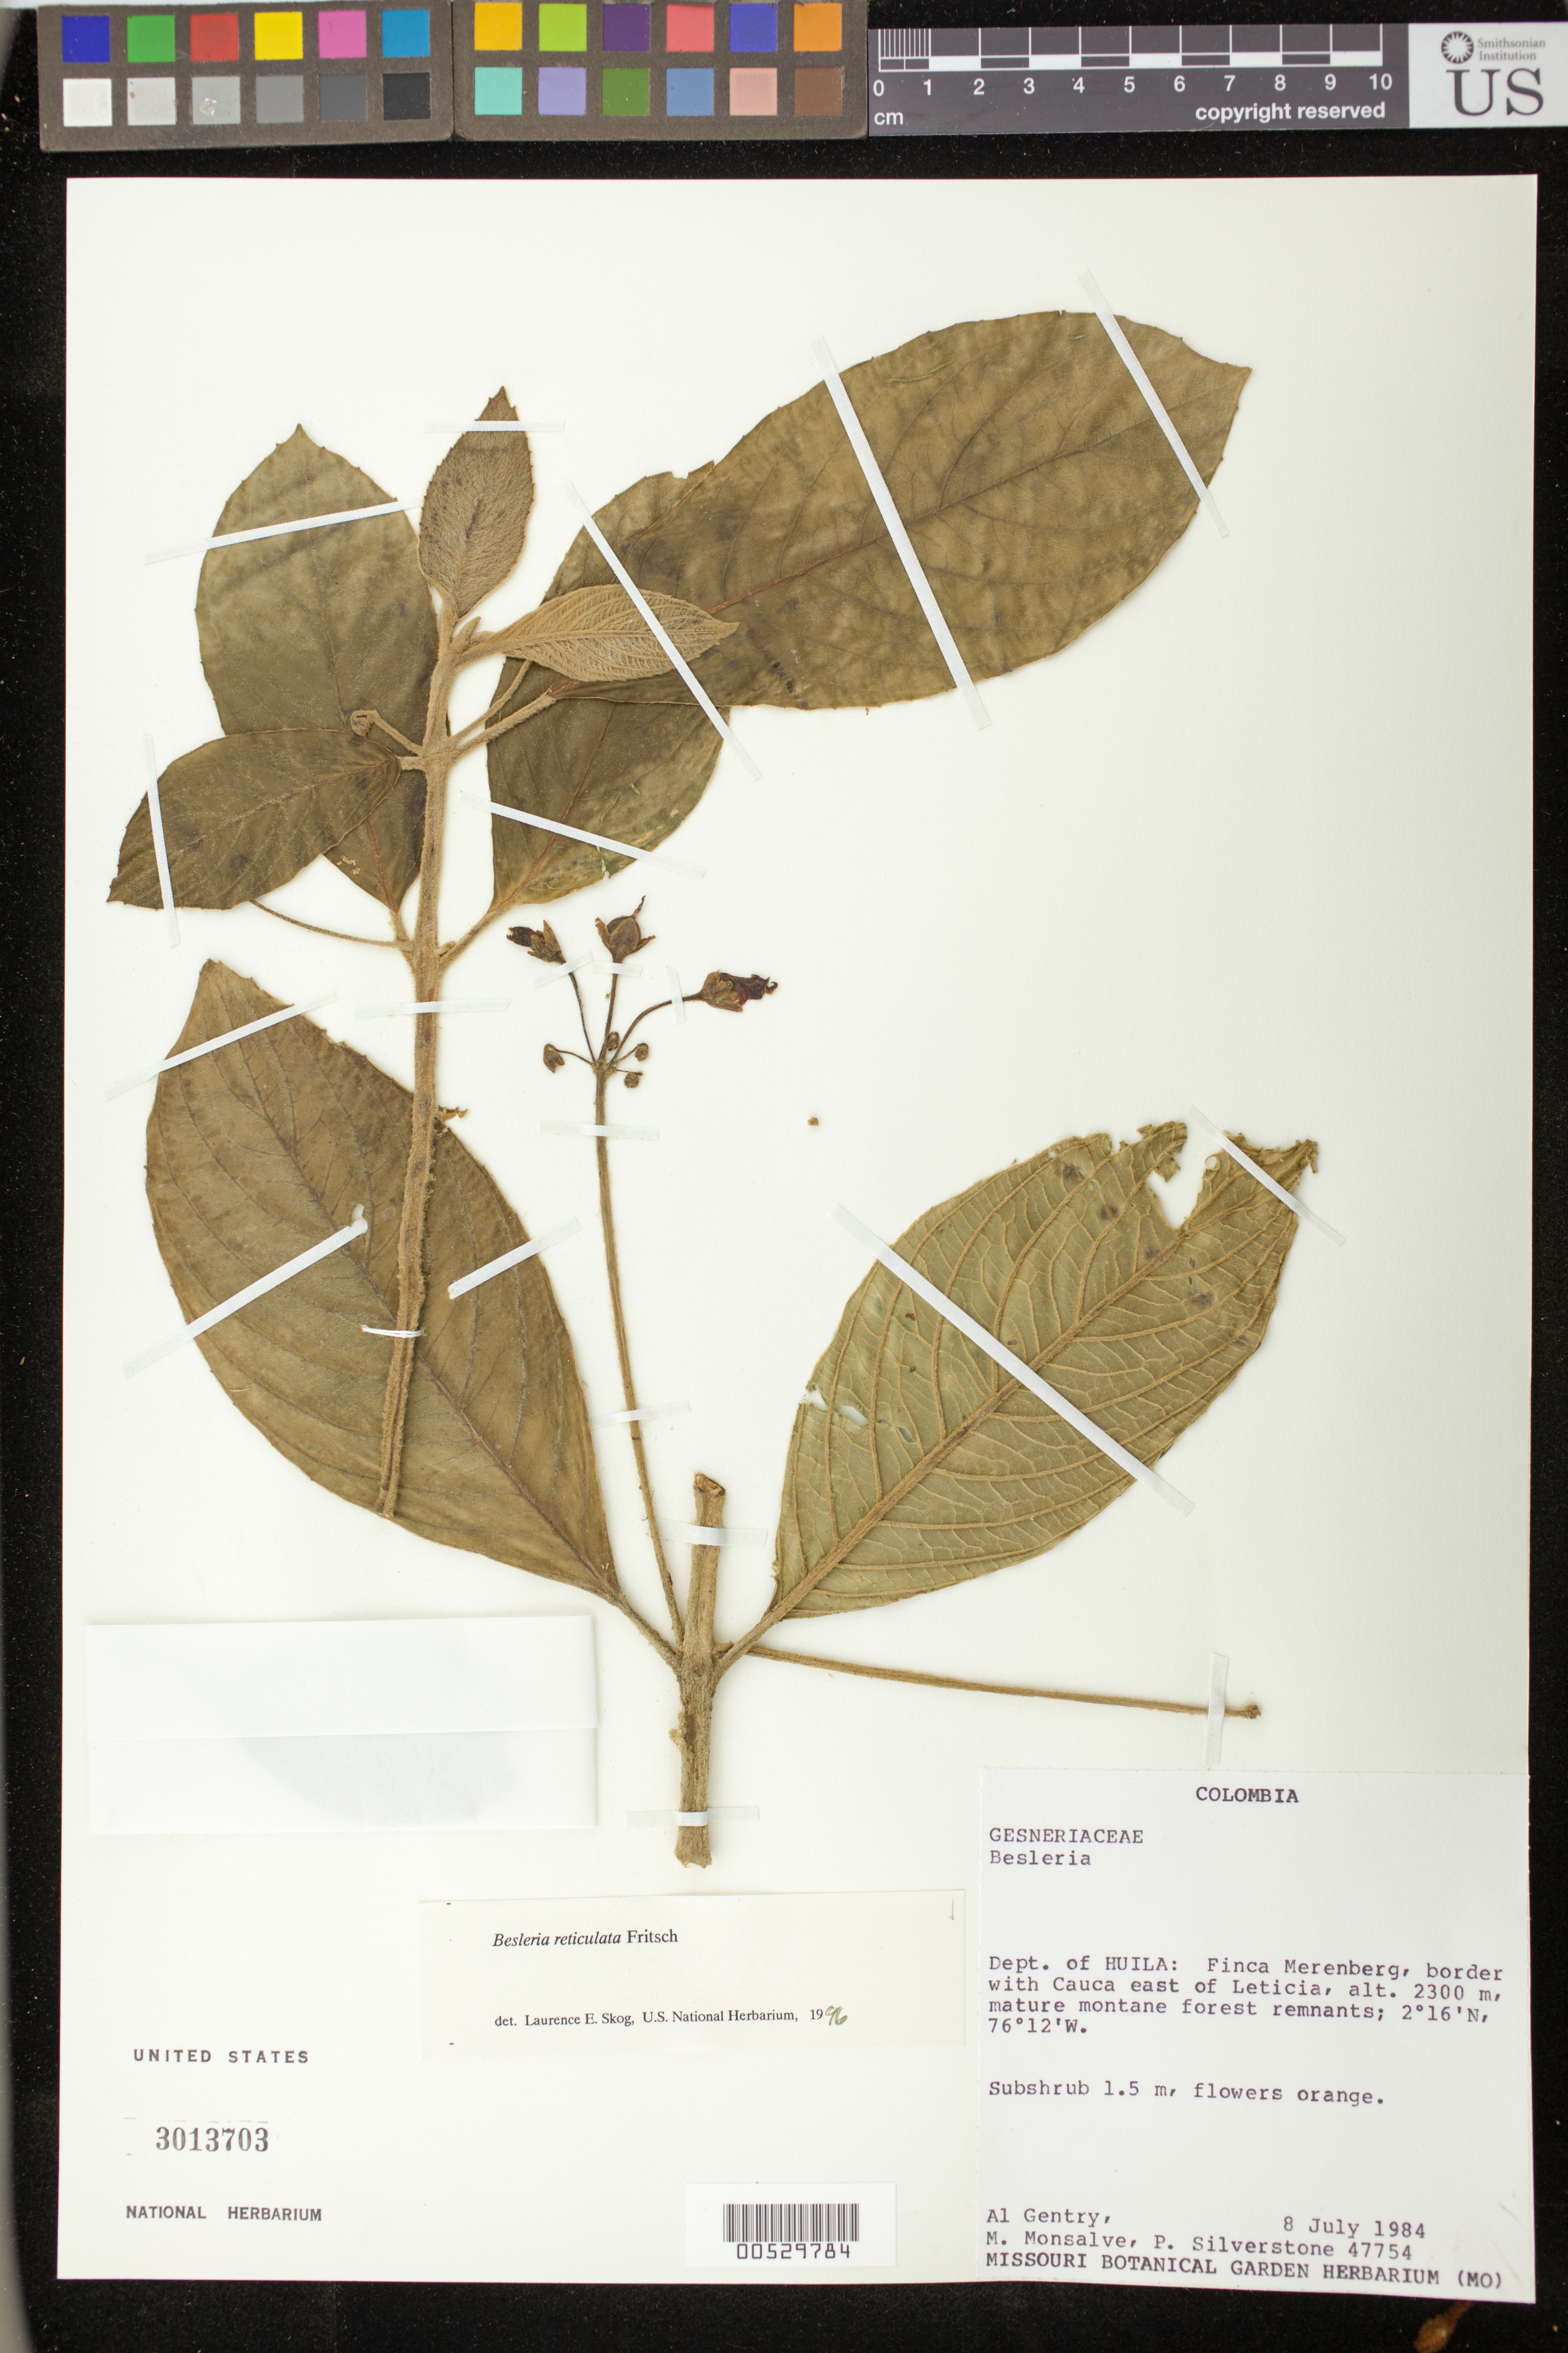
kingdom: Plantae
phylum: Tracheophyta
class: Magnoliopsida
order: Lamiales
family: Gesneriaceae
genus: Besleria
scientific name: Besleria reticulata var. reticulata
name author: Fritsch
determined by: Skog, Laurence E.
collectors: A. H. Gentry, M. Monsalve & P. A. Silverstone-Sopkin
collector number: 47754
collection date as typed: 08 Jul 1984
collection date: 1984-07-08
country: Colombia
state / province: Huila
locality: Finca Merenberg, border with Cauca E of Leticia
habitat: Mature montane forest remnants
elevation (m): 2300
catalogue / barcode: US 3013703